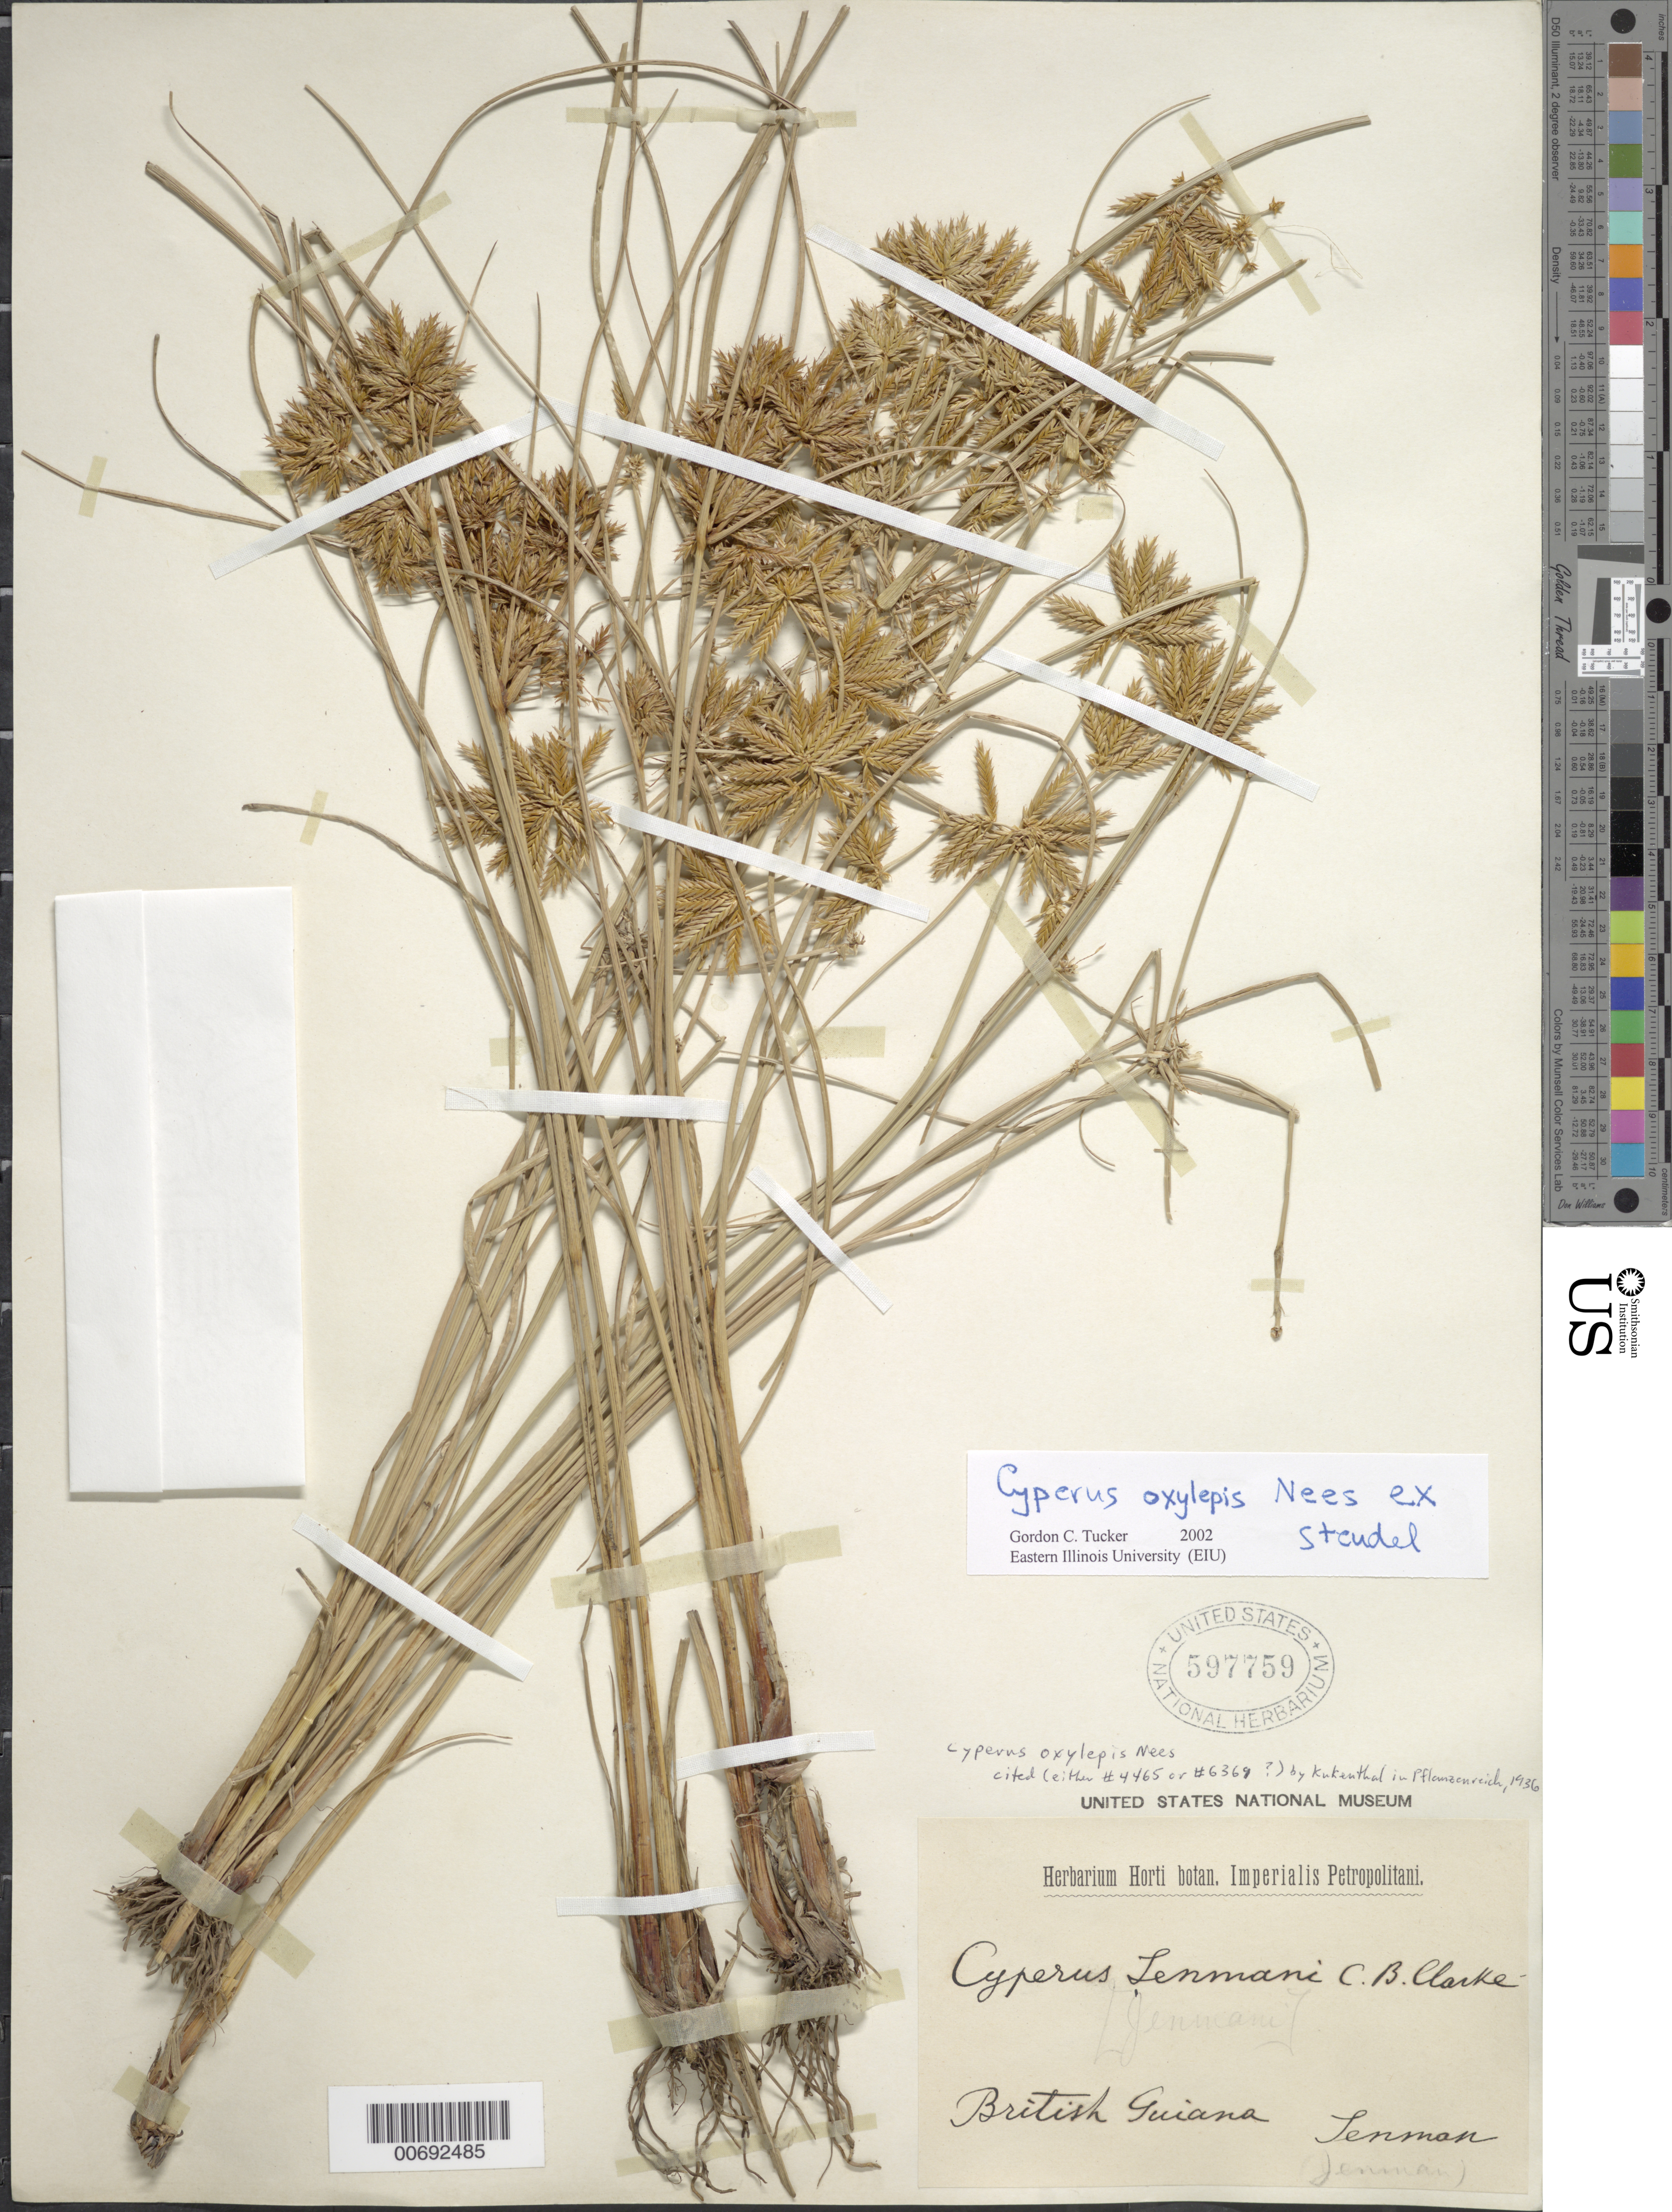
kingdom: Plantae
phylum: Tracheophyta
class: Liliopsida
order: Poales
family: Cyperaceae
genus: Cyperus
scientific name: Cyperus oxylepis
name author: Nees ex Steud.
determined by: Tucker, G. C.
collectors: G. S. Jenman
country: Guyana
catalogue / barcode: US 597759